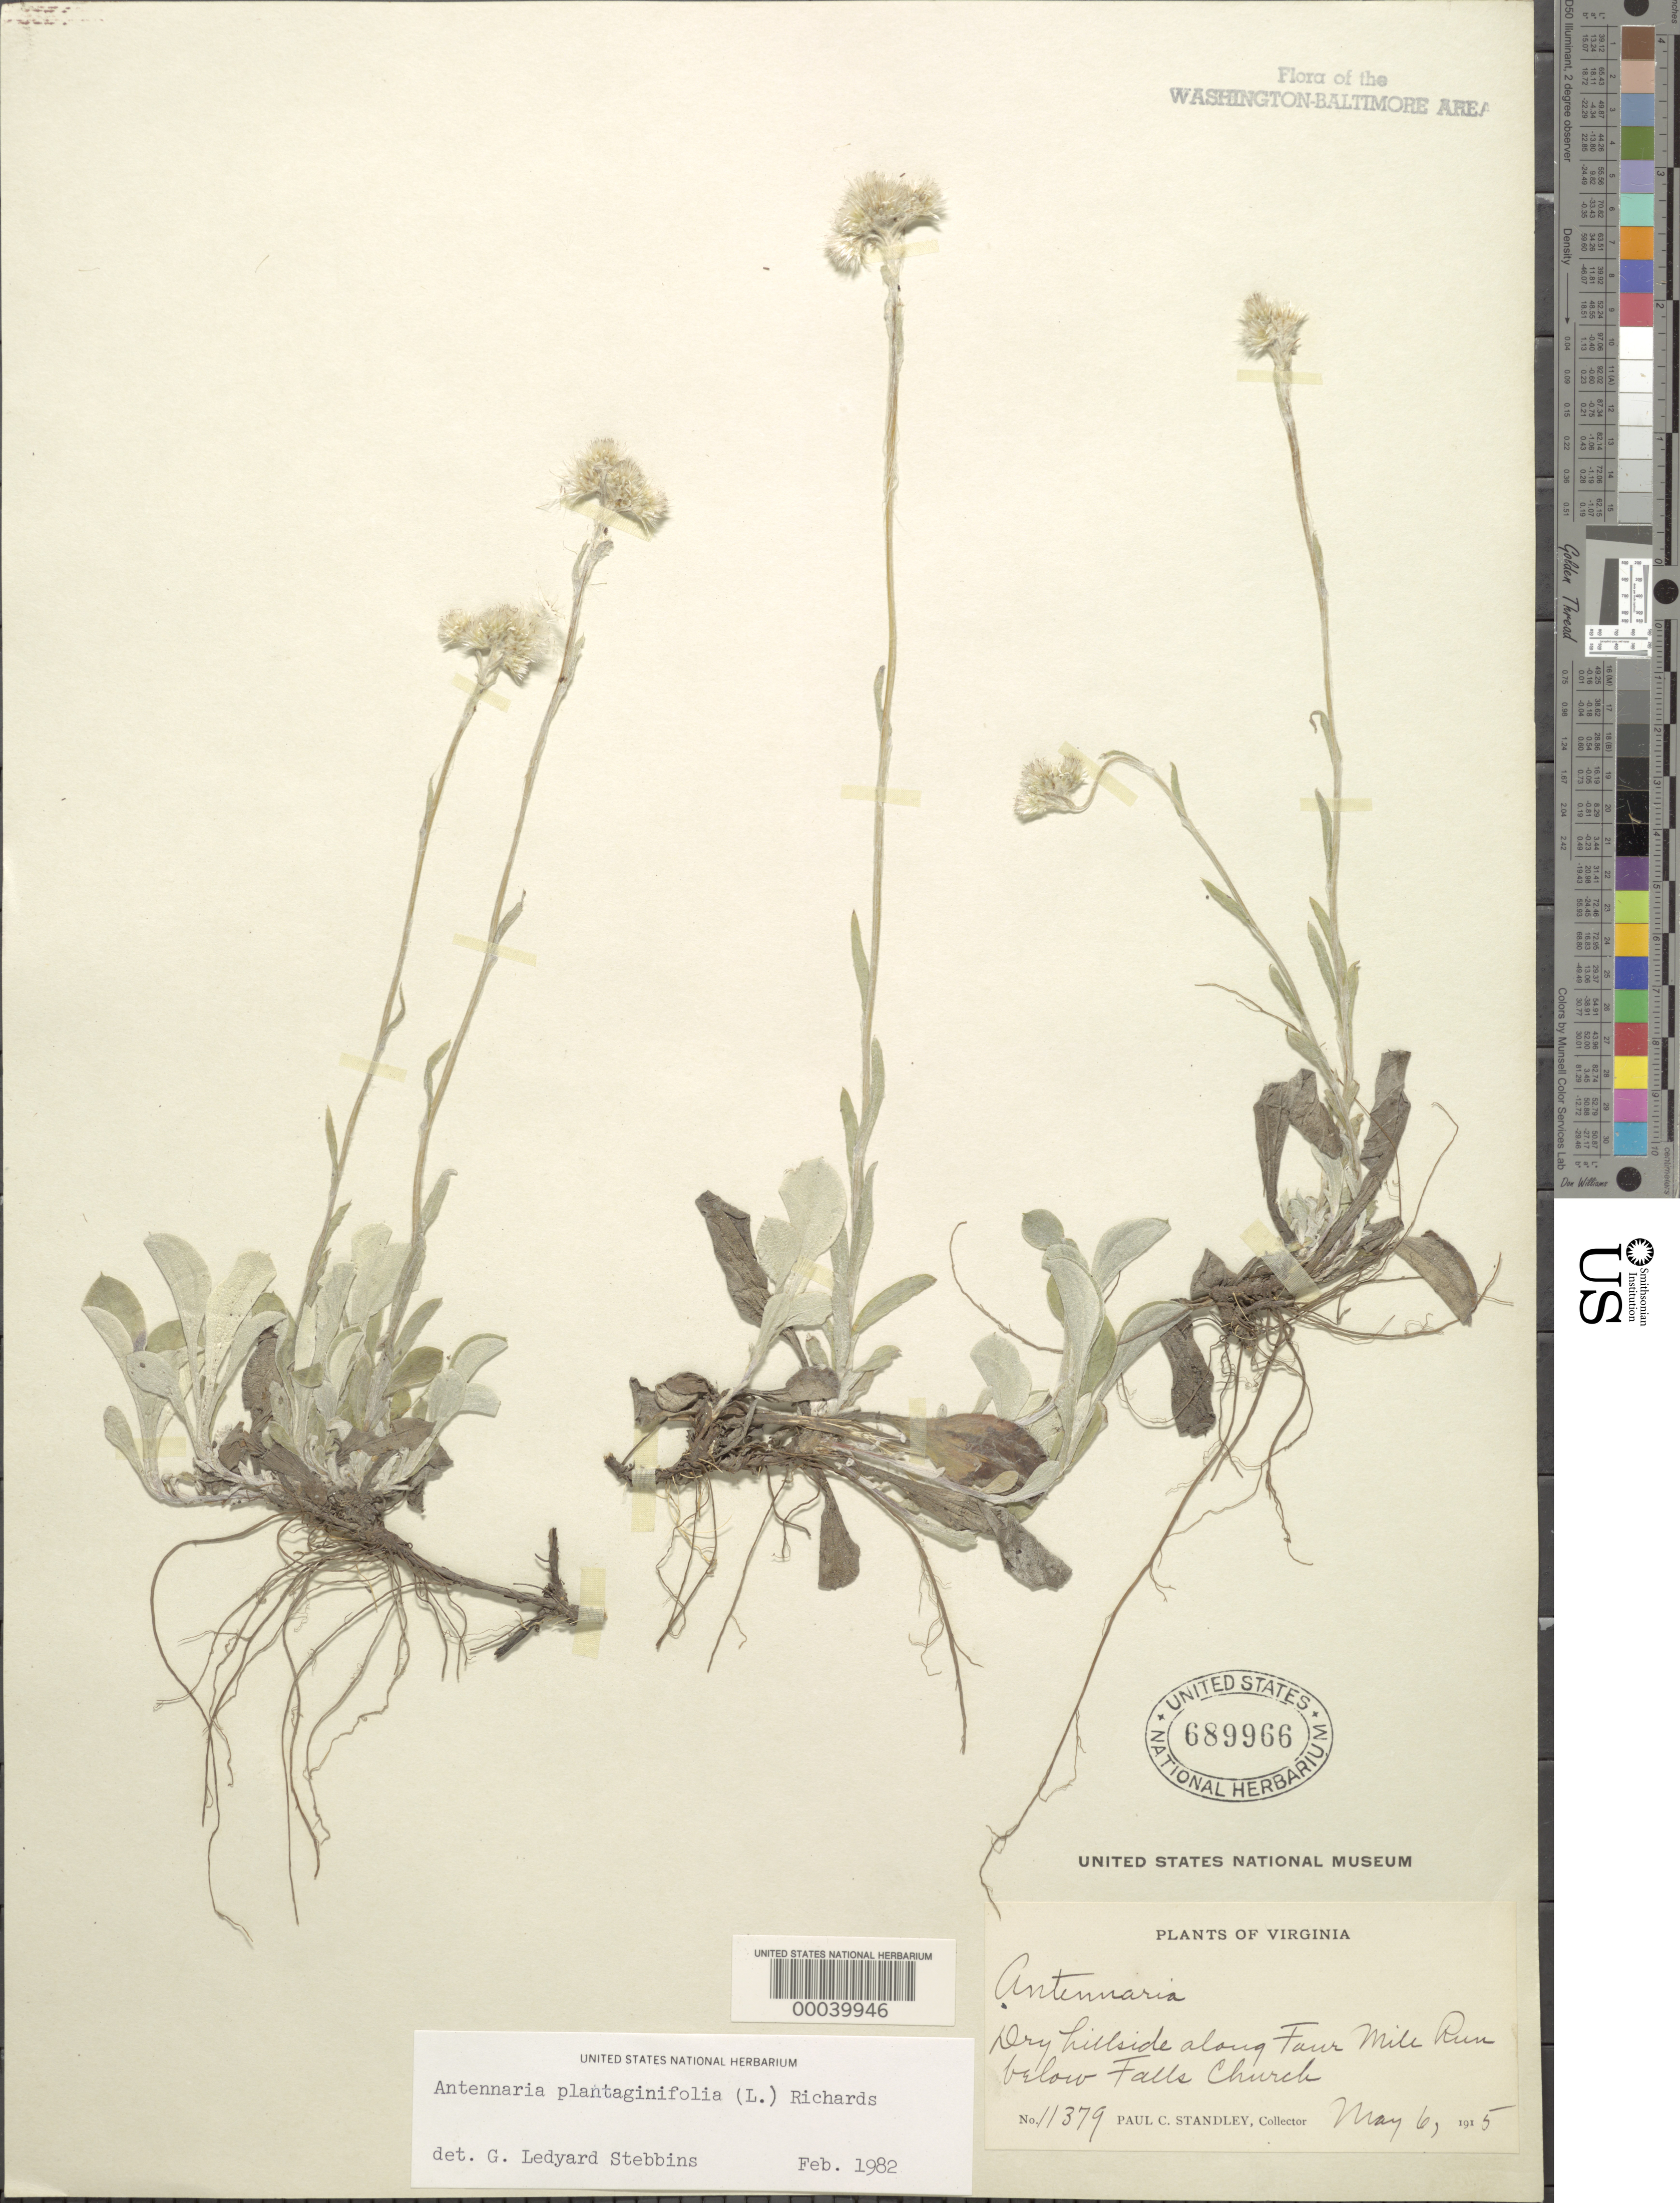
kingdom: Plantae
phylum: Tracheophyta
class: Magnoliopsida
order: Asterales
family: Asteraceae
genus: Antennaria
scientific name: Antennaria plantaginifolia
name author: (L.) Richardson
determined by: Stebbins, G. L.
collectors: P. C. Standley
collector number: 11379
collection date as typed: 06 May 1915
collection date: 1915-05-06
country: United States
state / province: Virginia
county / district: Arlington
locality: Four Mile Run below Falls Church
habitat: Dry hillside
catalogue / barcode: US 689966